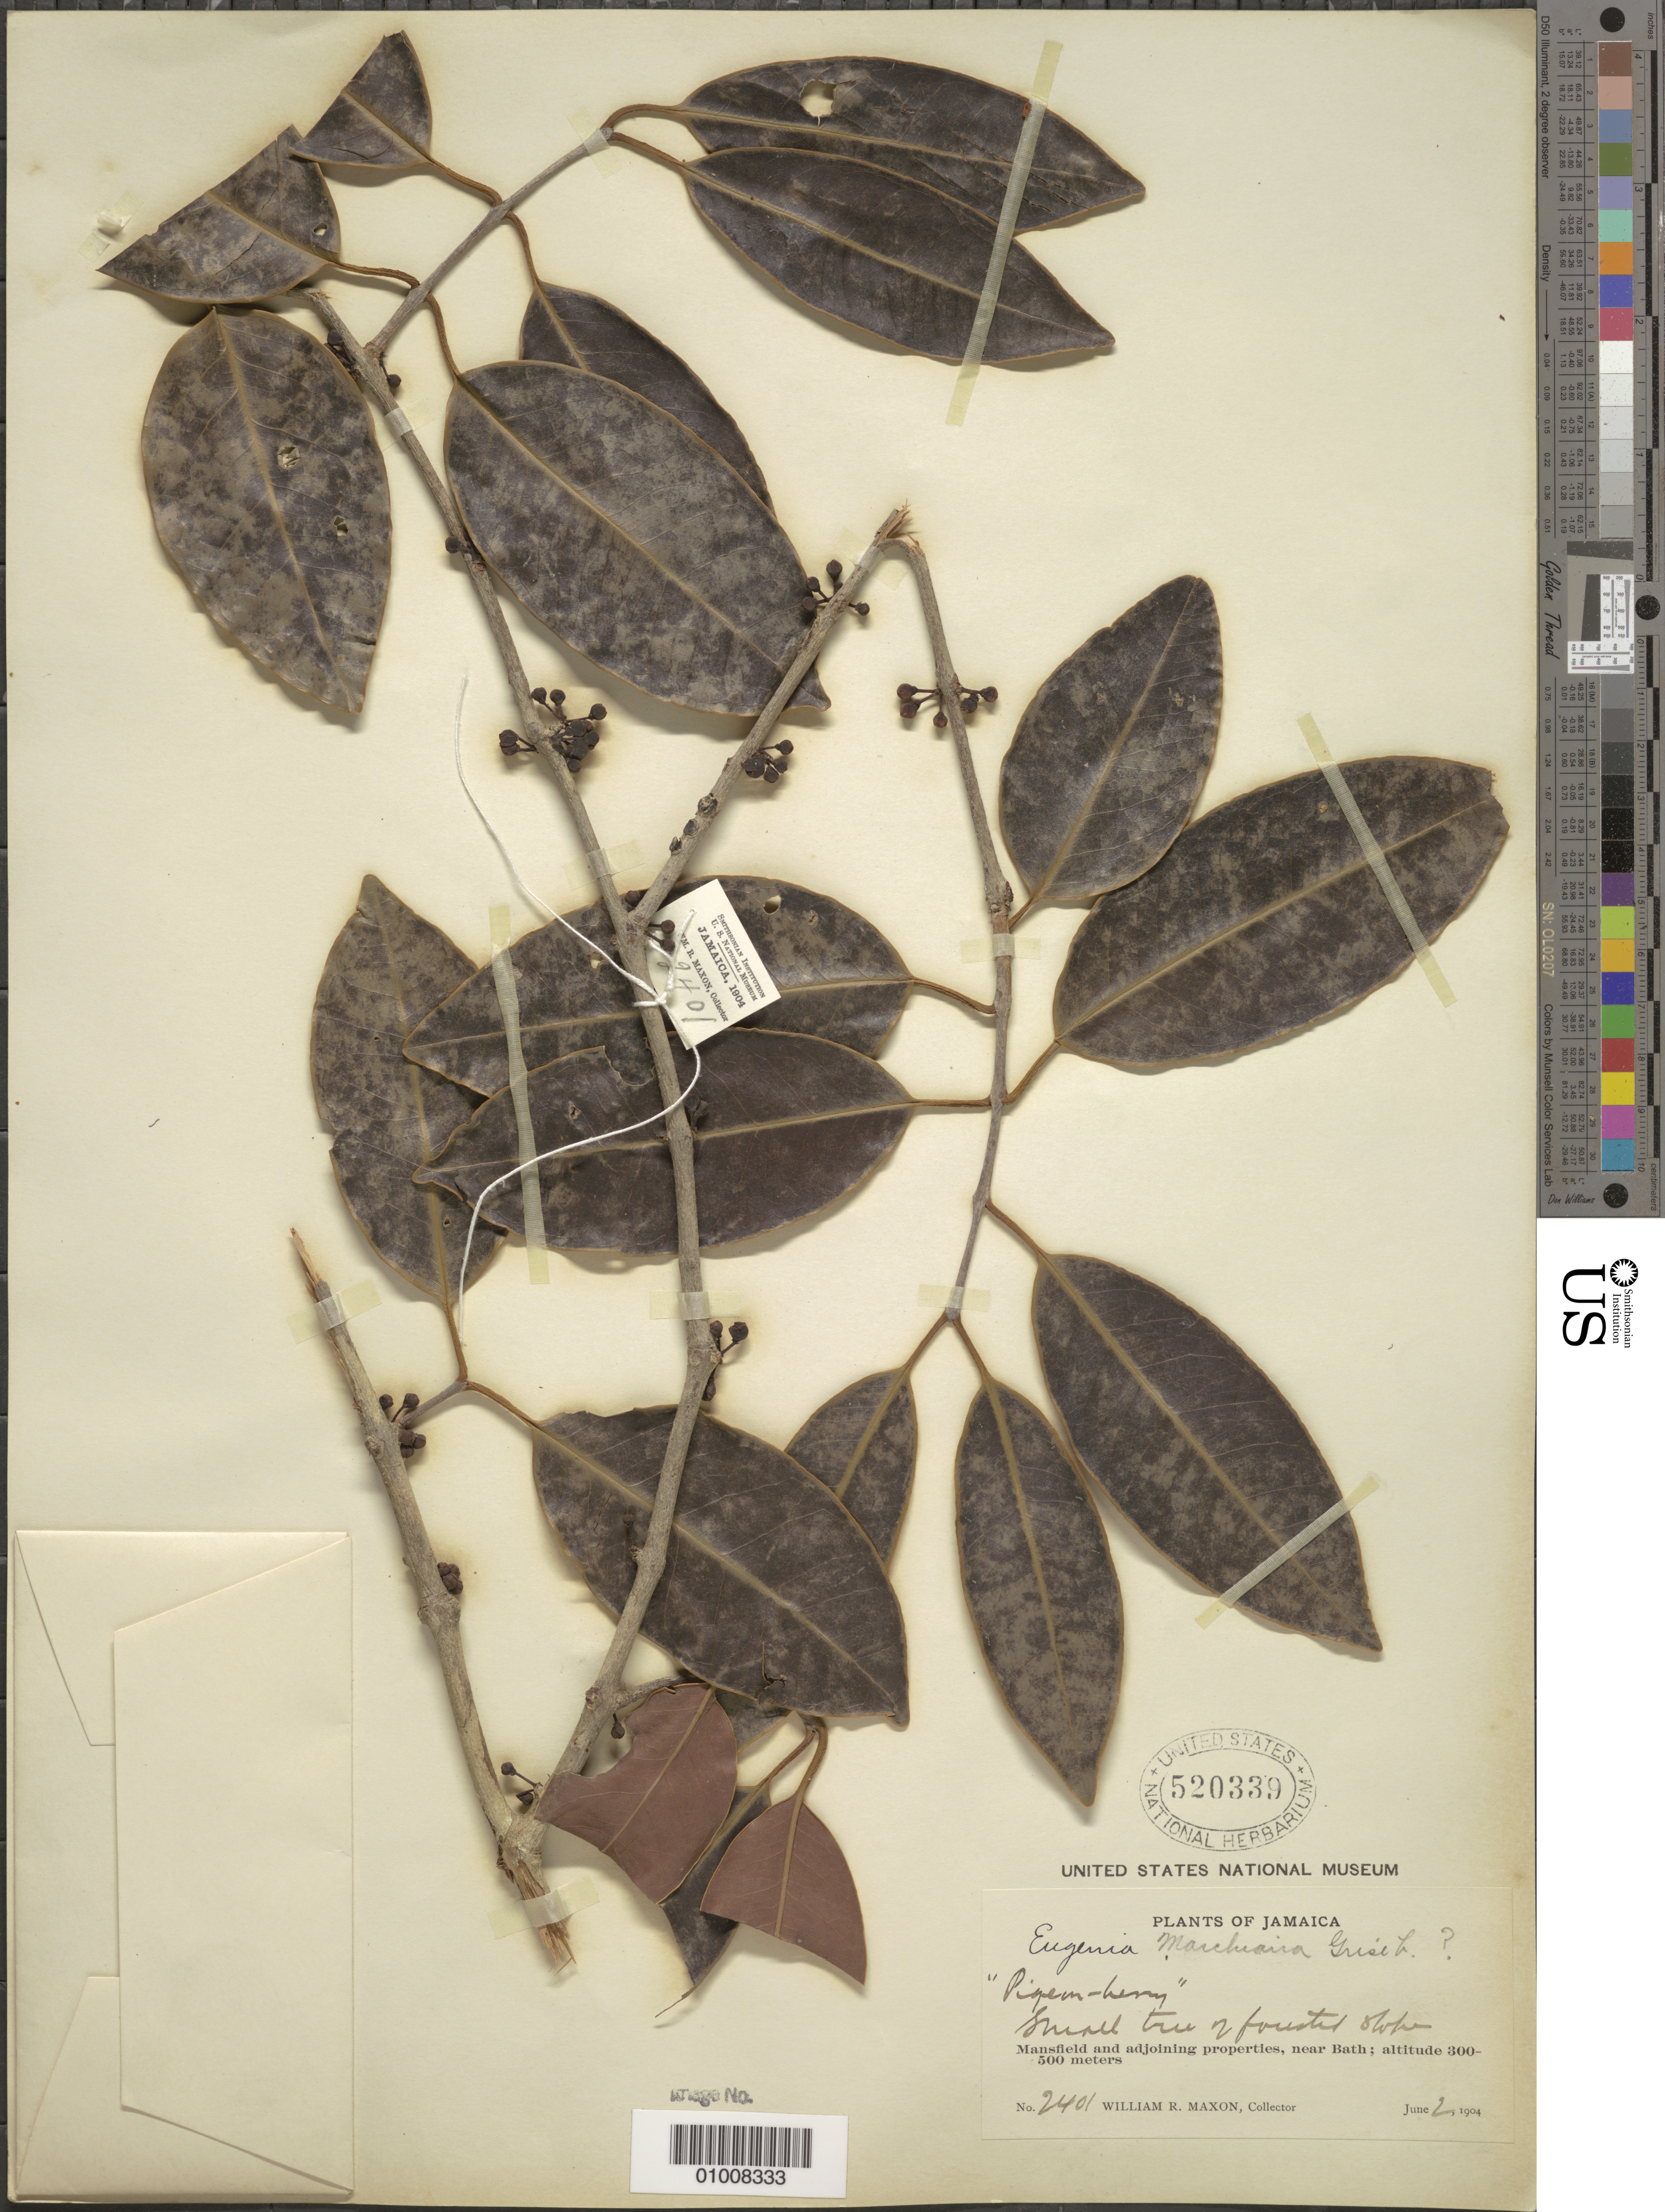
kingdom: Plantae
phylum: Tracheophyta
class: Magnoliopsida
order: Myrtales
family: Myrtaceae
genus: Eugenia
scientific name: Eugenia marchiana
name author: Griseb.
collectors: W. R. Maxon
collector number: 2401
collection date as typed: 02 Jun 1904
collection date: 1904-06-02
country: Jamaica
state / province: Saint Thomas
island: Jamaica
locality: Mansfield and adjoining properties, near Bath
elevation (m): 300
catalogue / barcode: US 520339